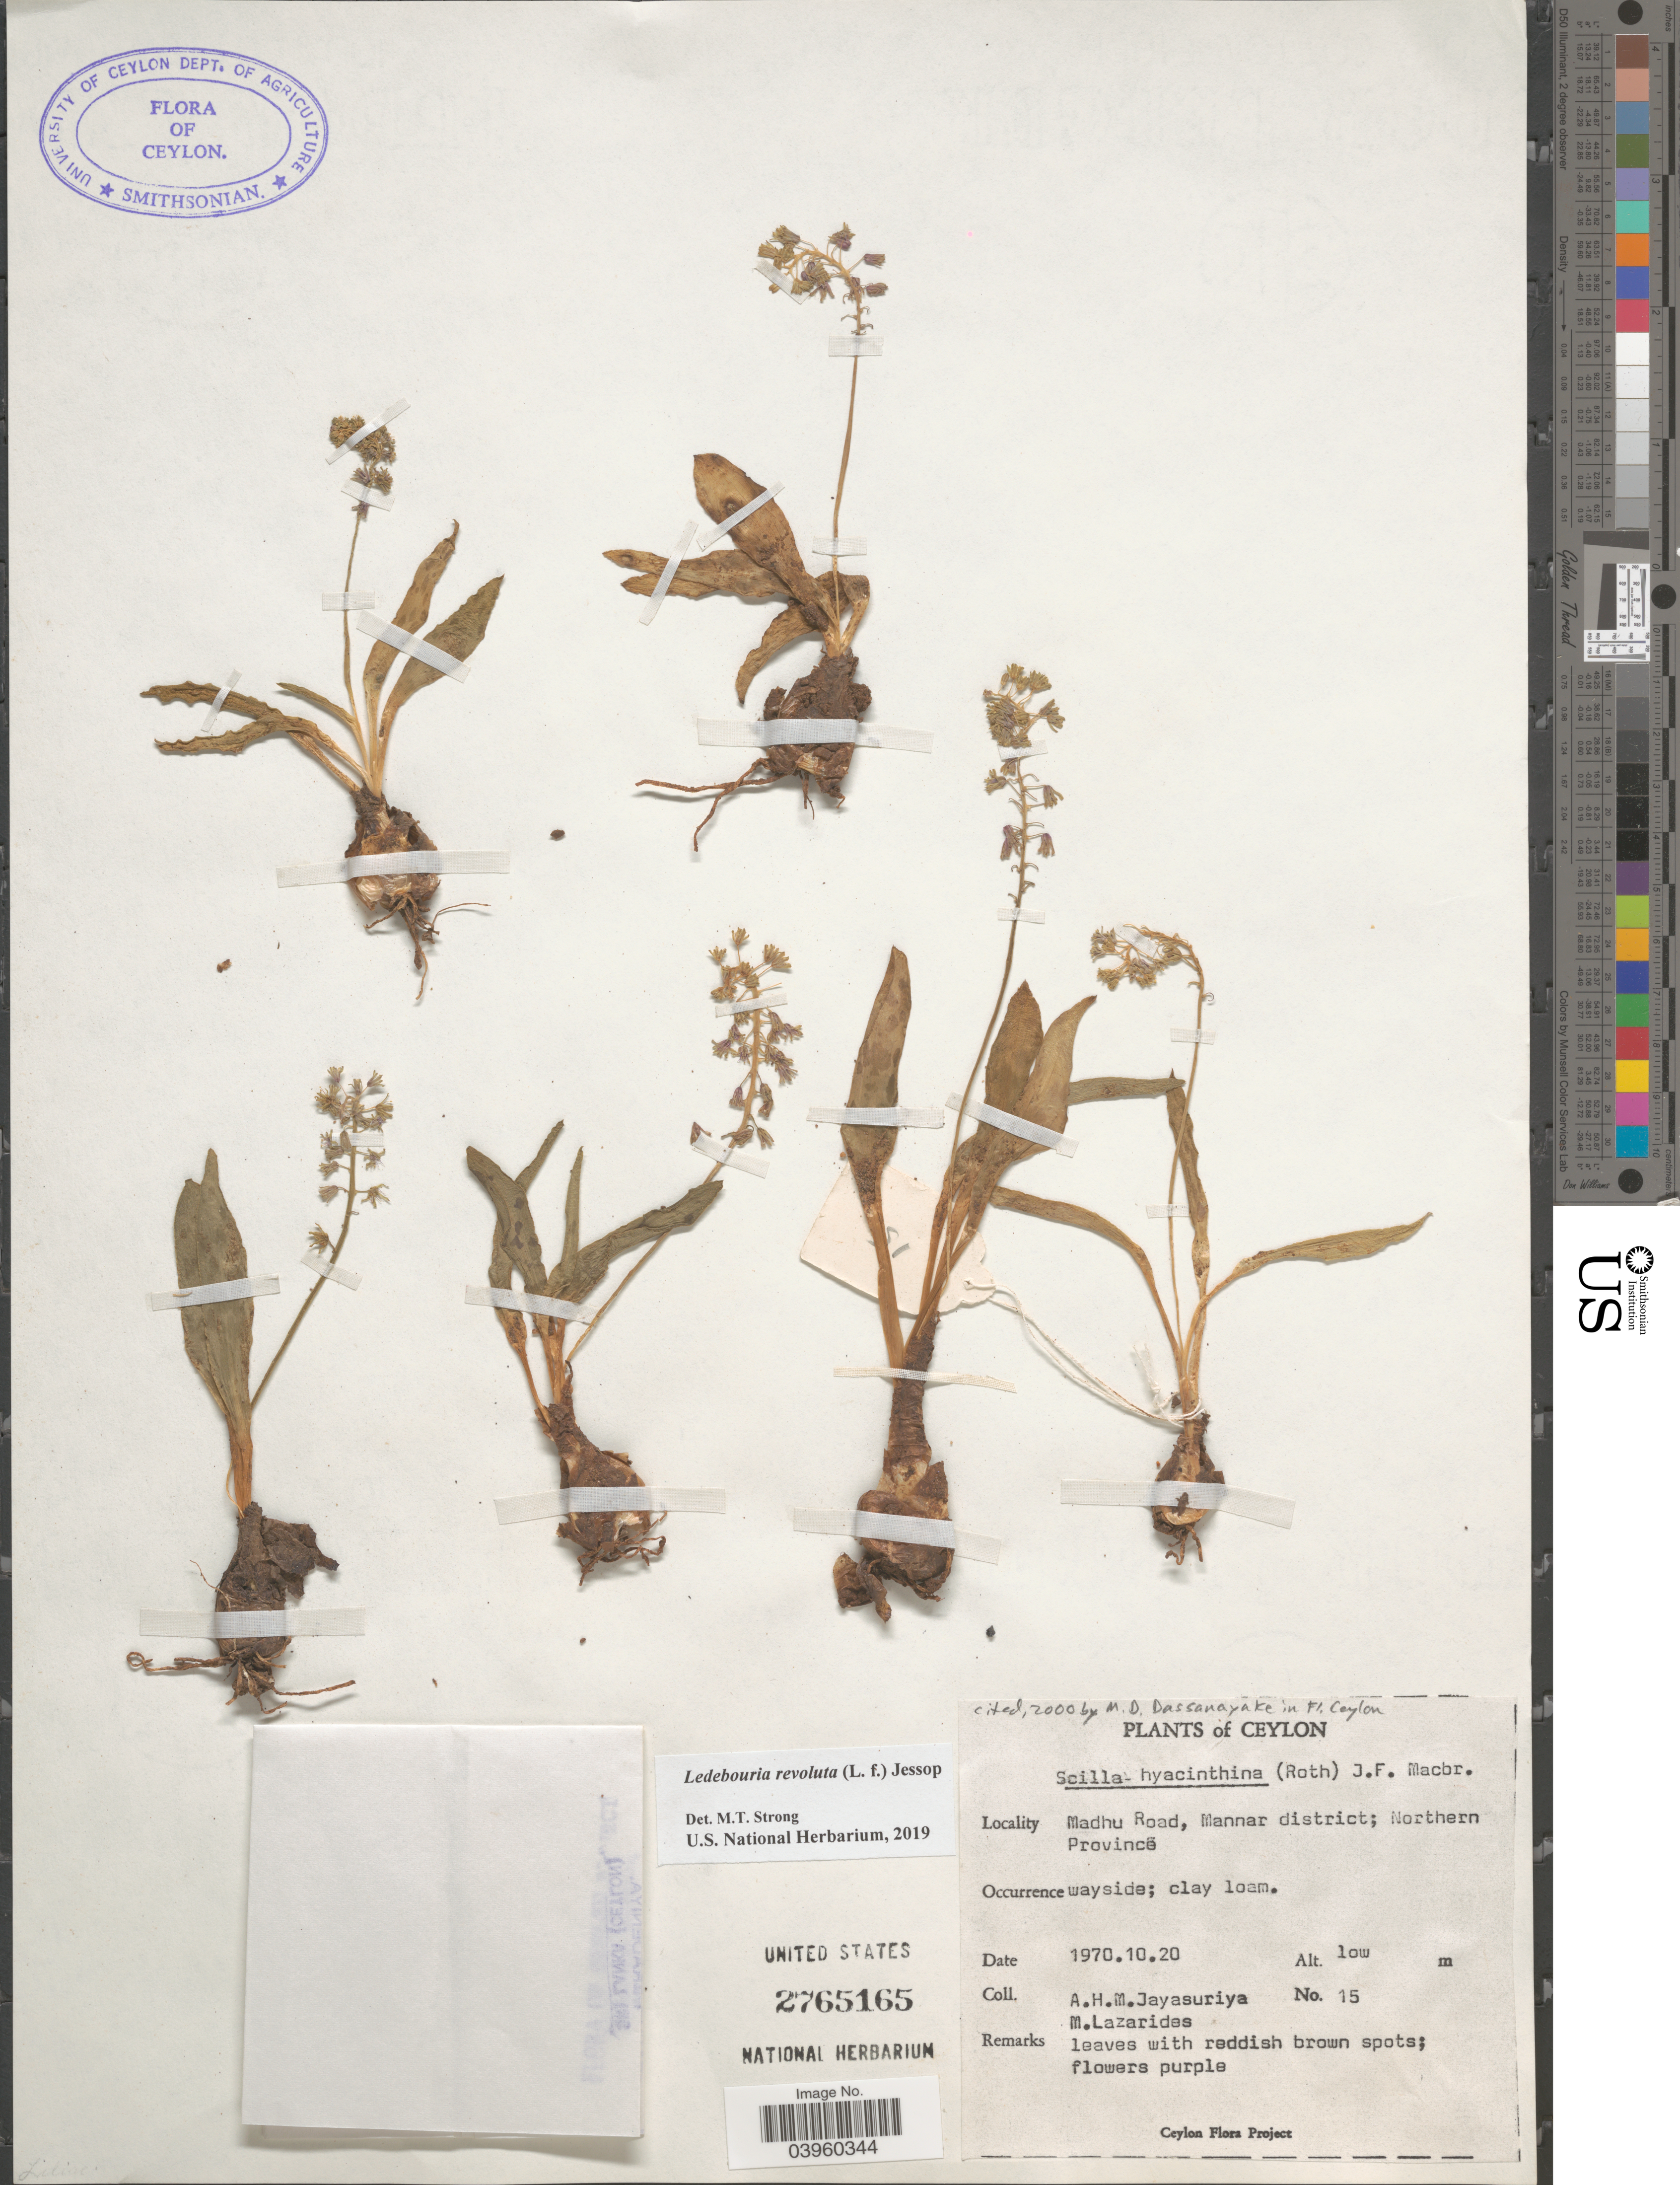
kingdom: Plantae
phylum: Tracheophyta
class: Liliopsida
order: Asparagales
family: Asparagaceae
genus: Ledebouria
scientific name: Ledebouria revoluta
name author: (L. f.) Jessop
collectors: A. H. Jayasuriya & M. Lazarides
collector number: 15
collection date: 1970-10-20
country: Sri Lanka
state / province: Northern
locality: Ceylon. Madhu Road, Mannar district.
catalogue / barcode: US 2765165